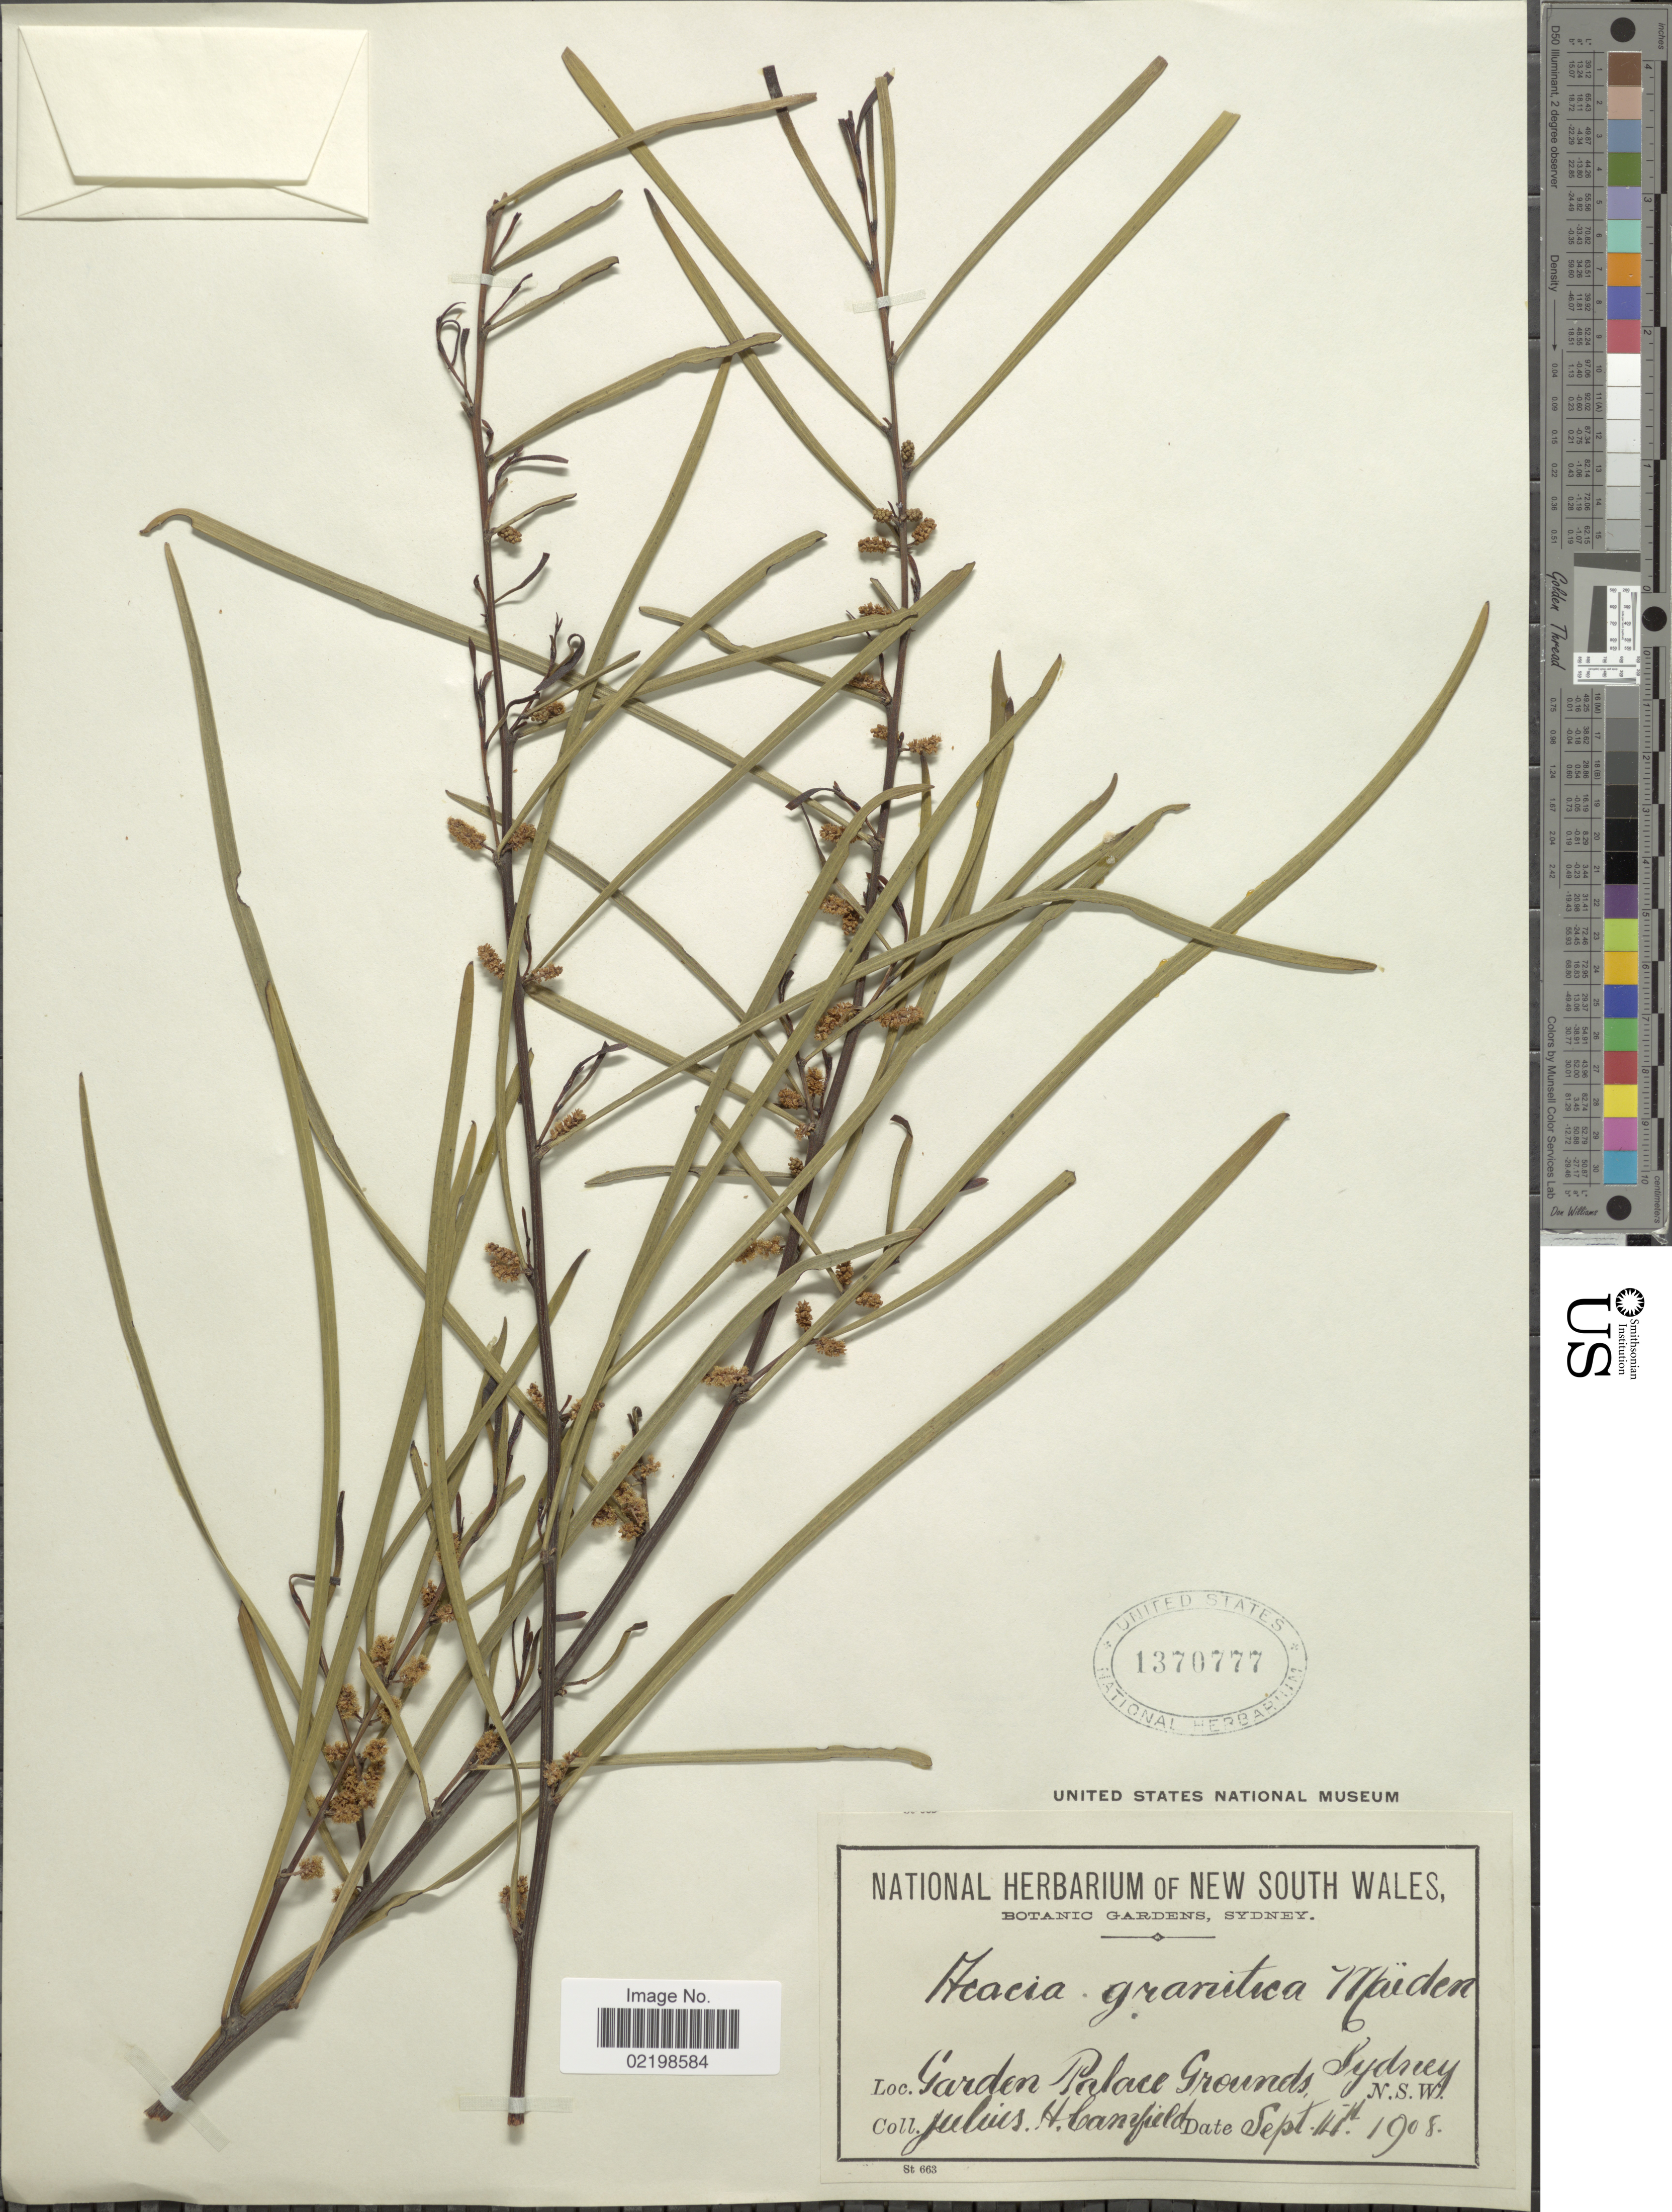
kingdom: Plantae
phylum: Tracheophyta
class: Magnoliopsida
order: Fabales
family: Fabaceae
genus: Acacia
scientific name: Acacia granitica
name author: Maiden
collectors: J. Canfield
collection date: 1908-09-14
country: Australia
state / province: New South Wales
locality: Garden Palace Grounds Sydney, N.S.W.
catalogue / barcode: US 1370777